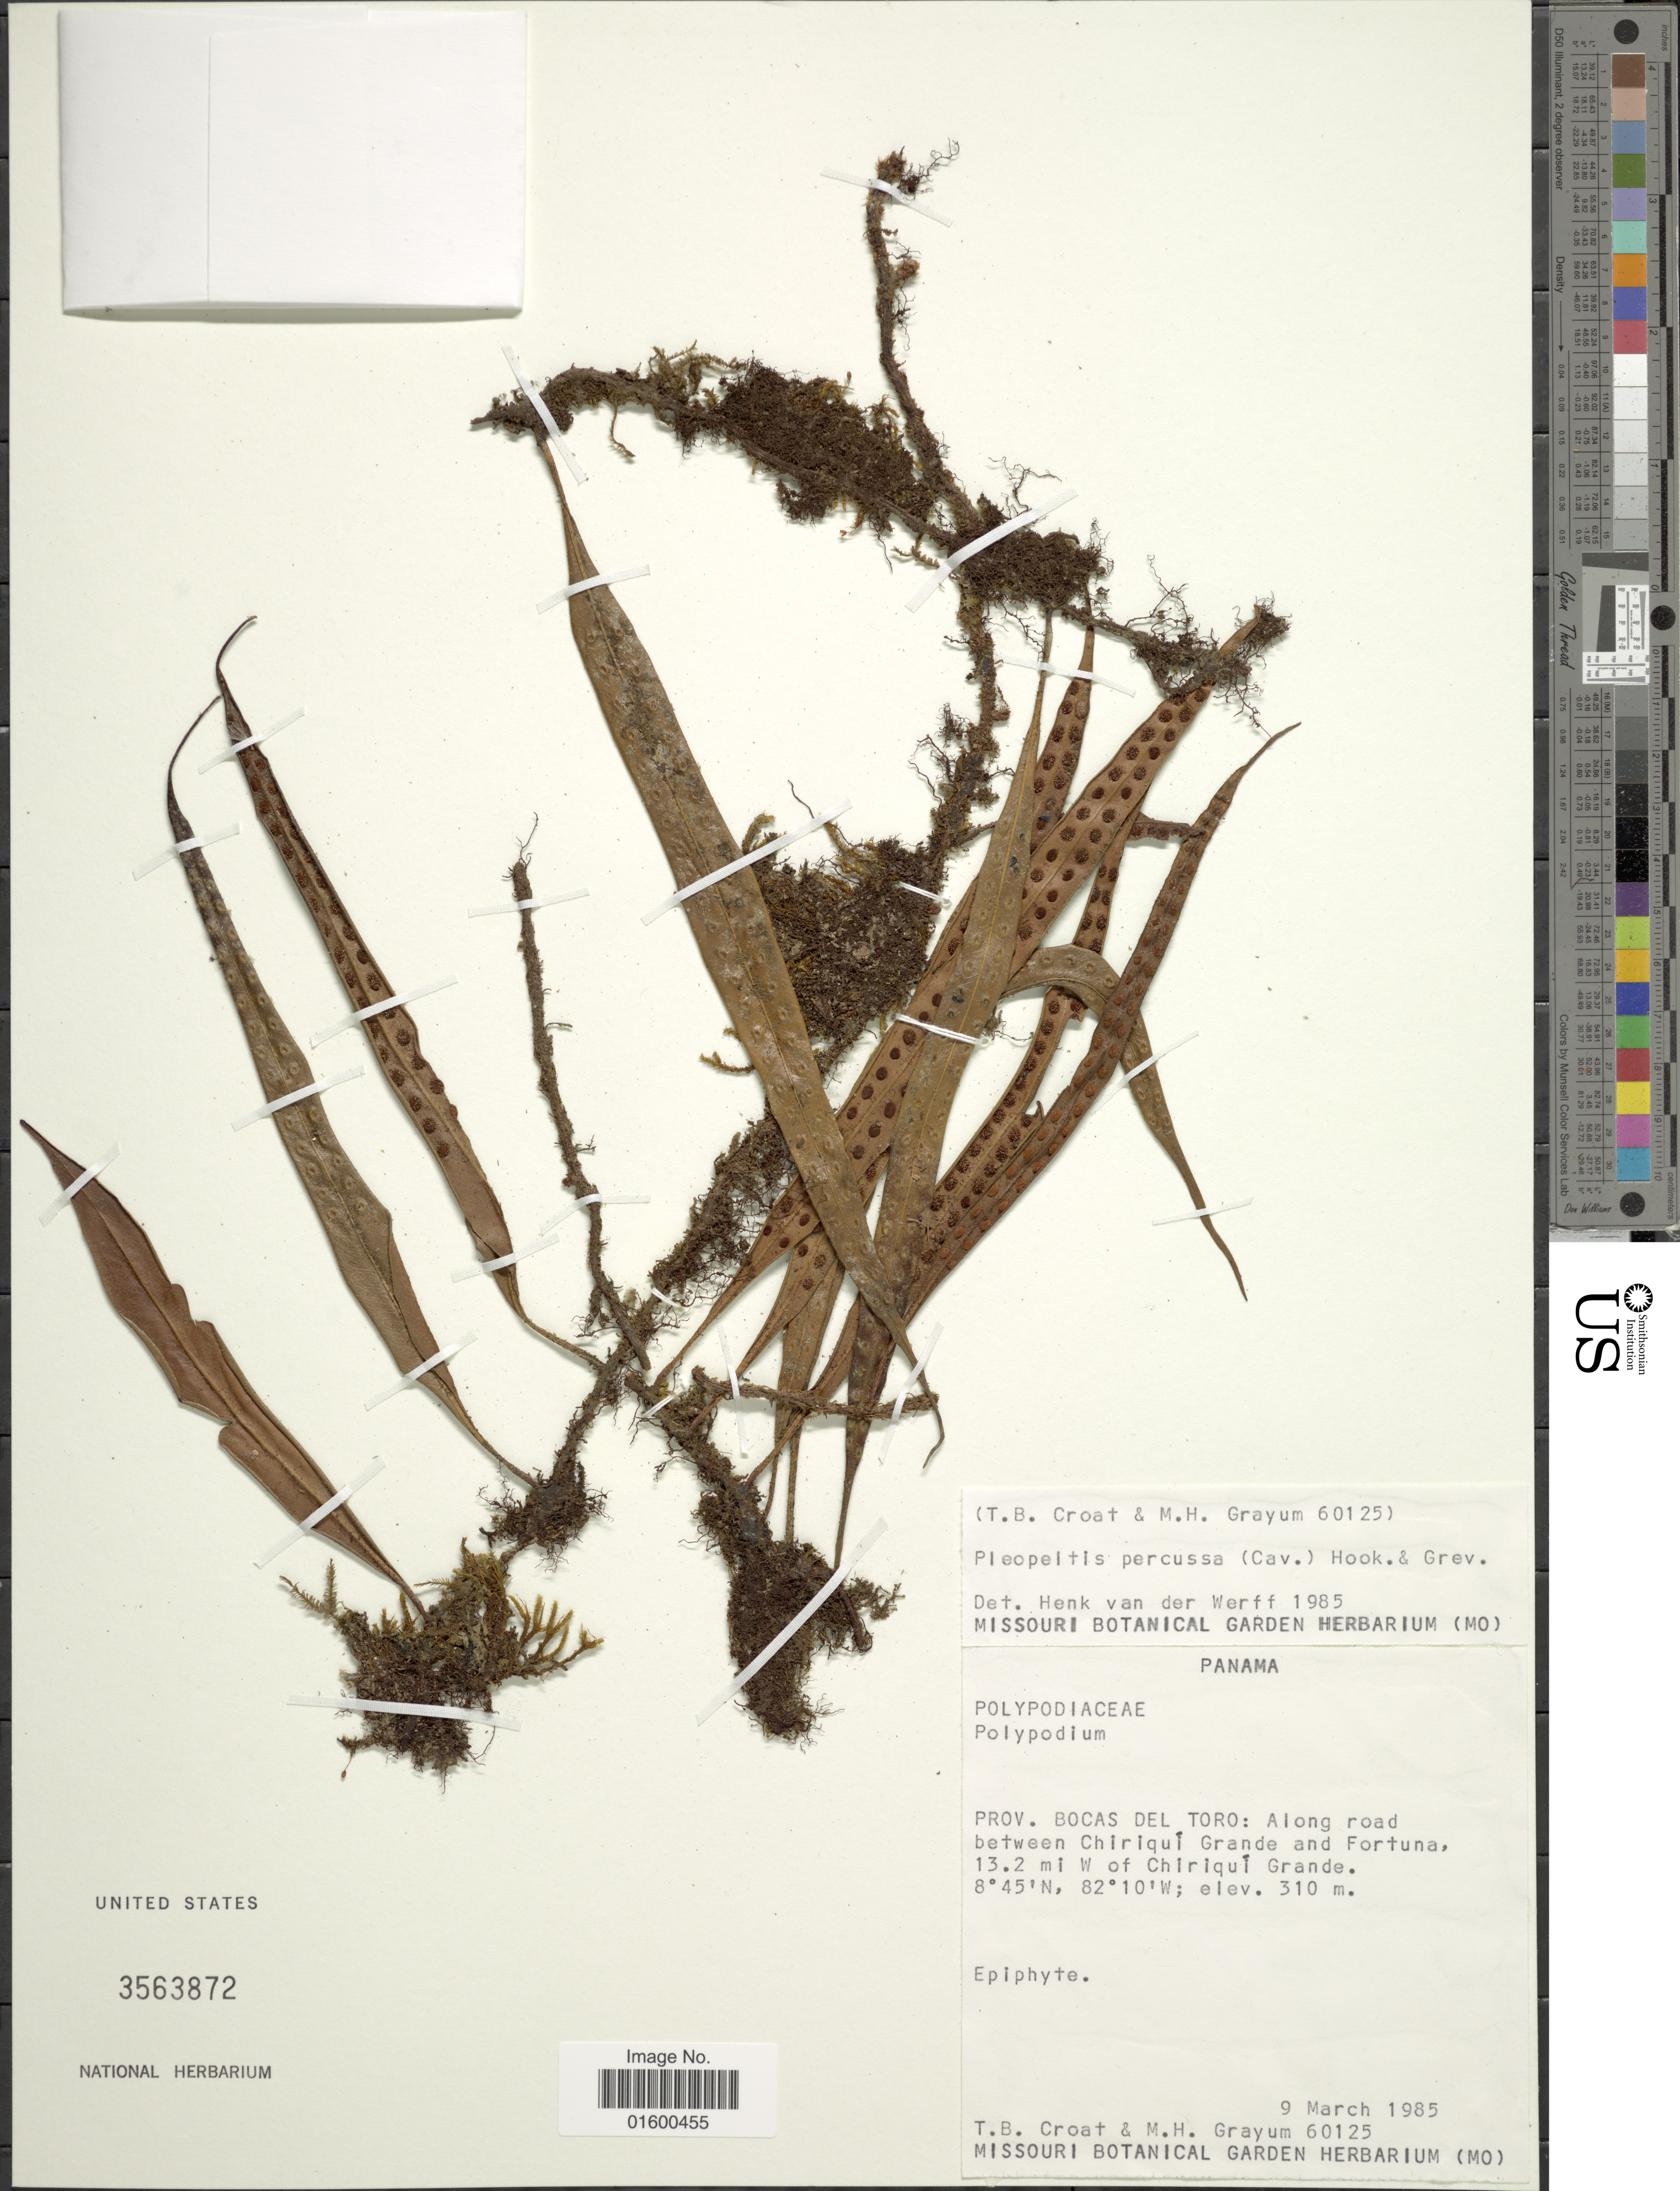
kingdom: Plantae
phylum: Tracheophyta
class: Polypodiopsida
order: Polypodiales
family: Polypodiaceae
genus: Microgramma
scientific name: Microgramma percussa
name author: (Cav.) de la Sota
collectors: T. B. Croat & M. H. Grayum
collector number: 60125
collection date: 1985-03-09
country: Panama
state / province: Bocas del Toro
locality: Prov. Bocas del Toro, along road between Chiriqui Grande and Fortuna, 13.2 mi W of Chiriqui Grande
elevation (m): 310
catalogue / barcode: US 3563872